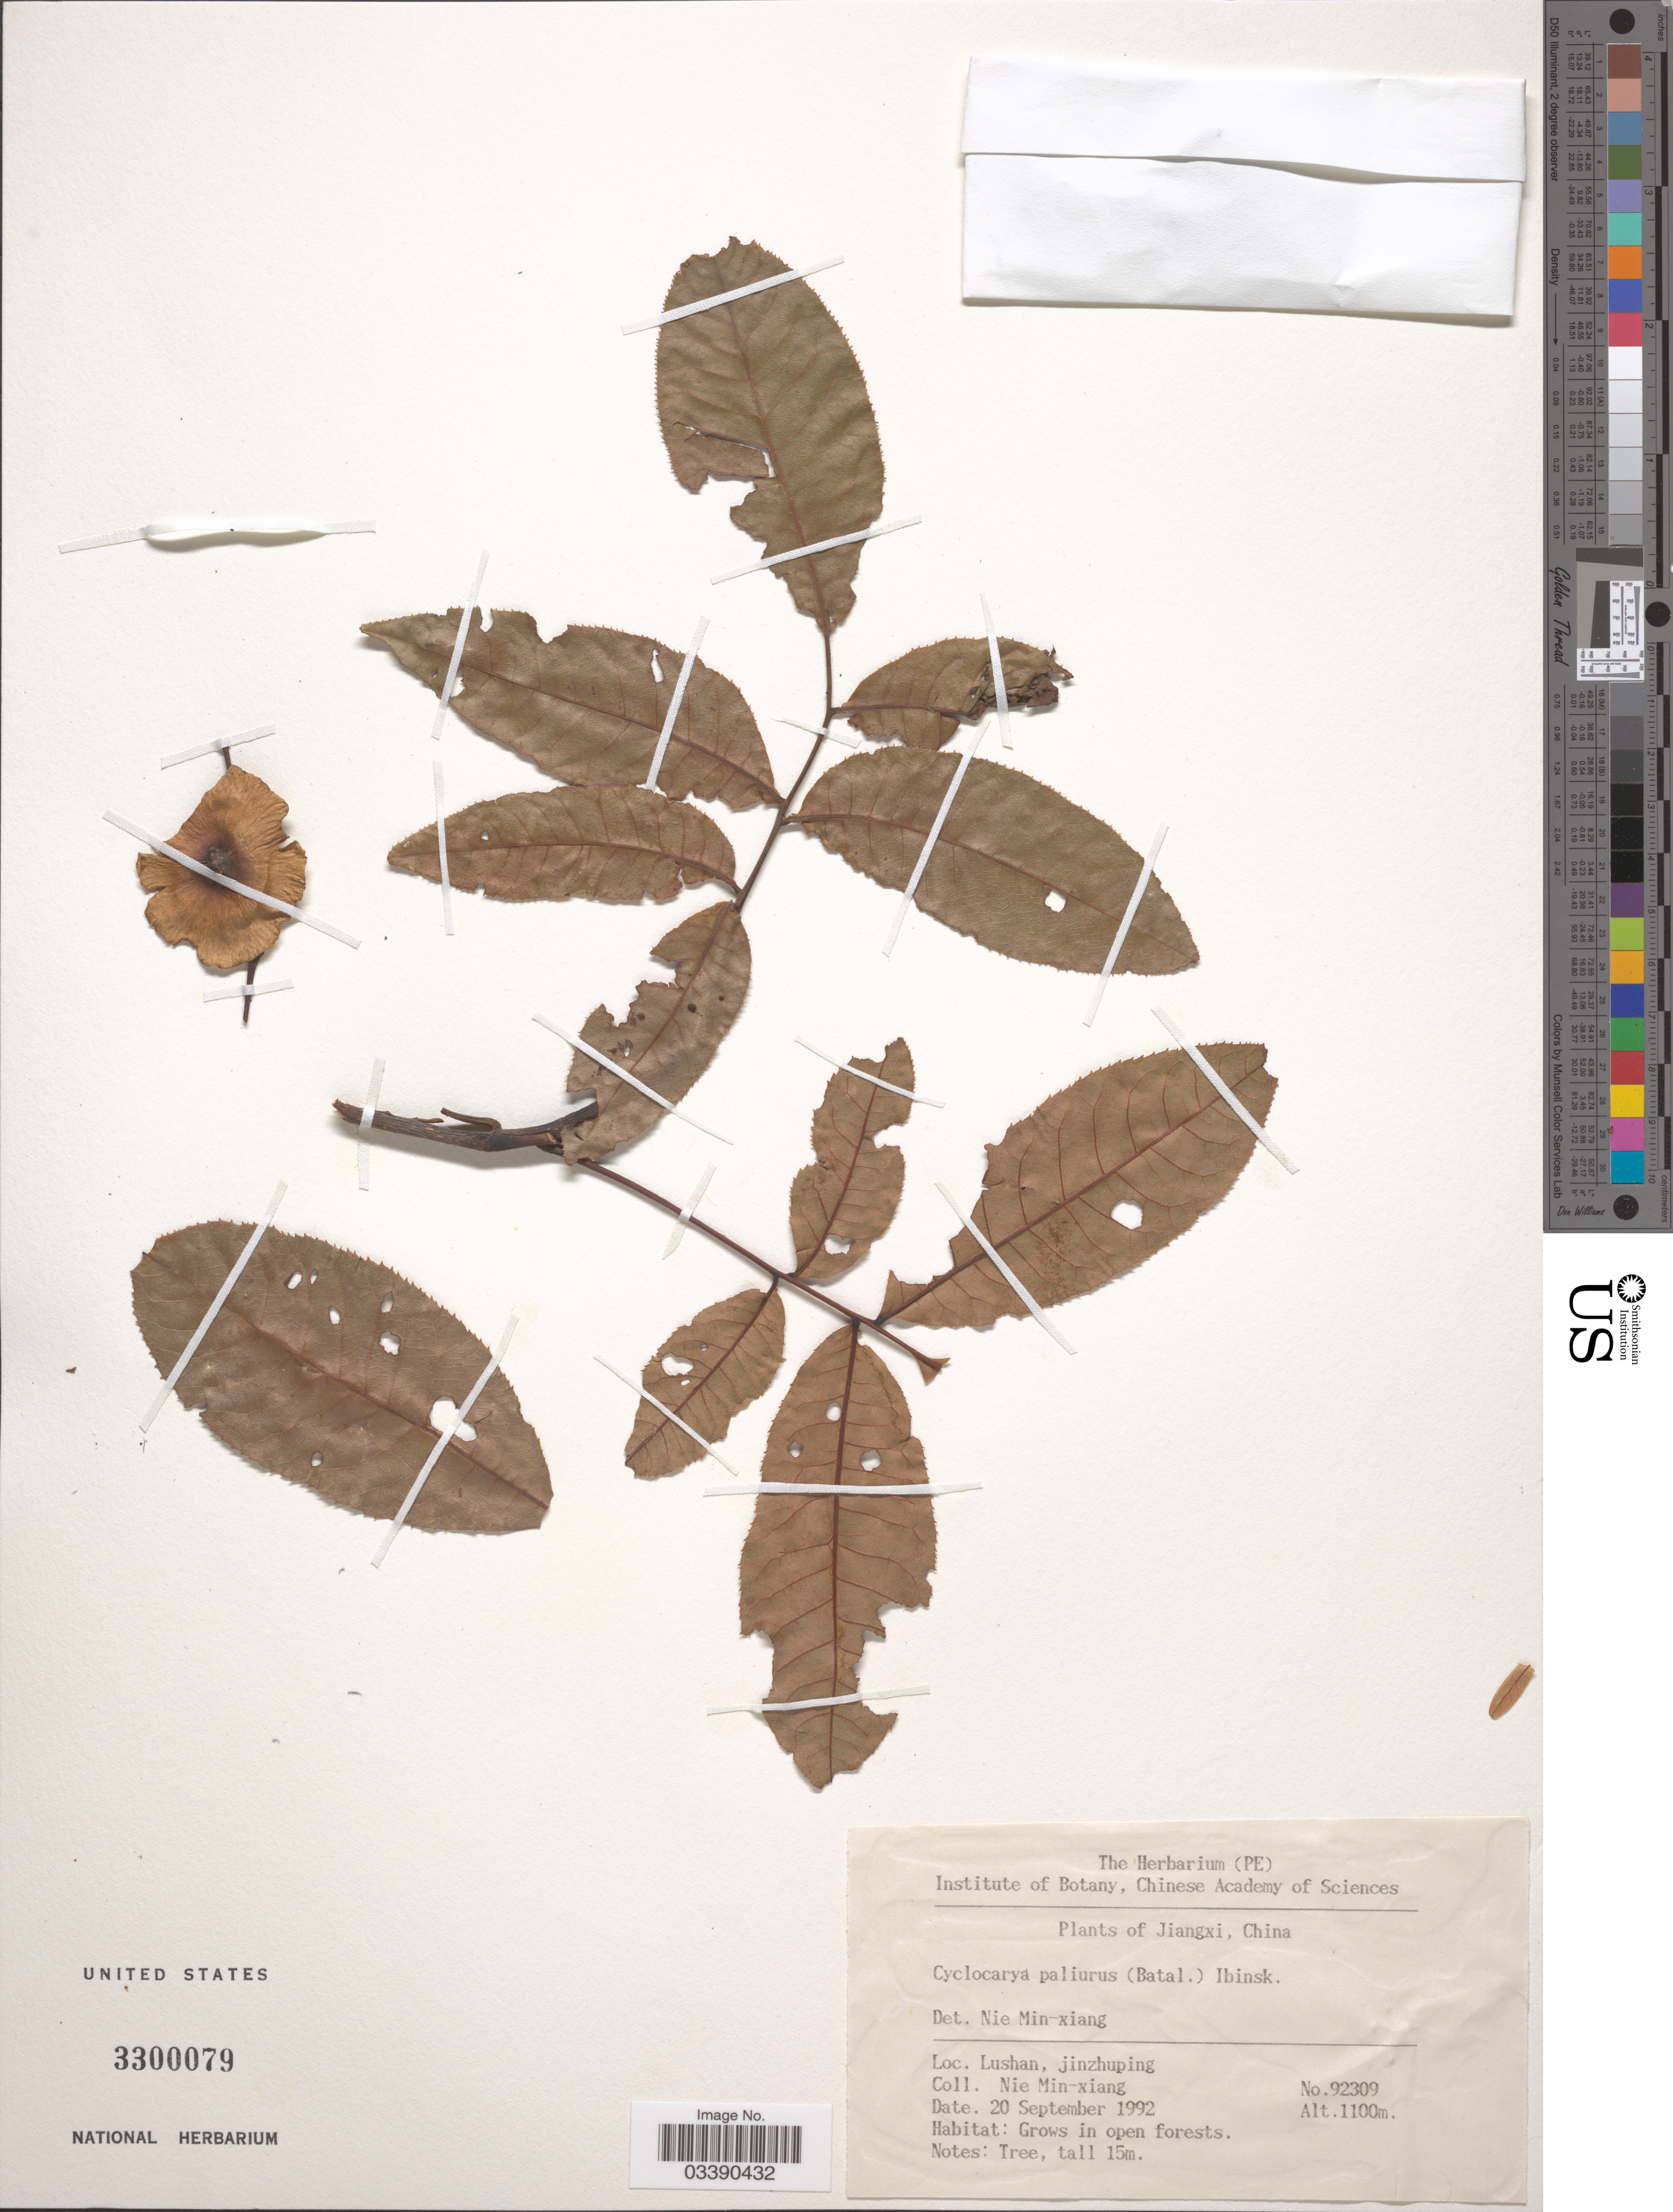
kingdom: Plantae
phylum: Tracheophyta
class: Magnoliopsida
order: Fagales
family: Juglandaceae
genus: Cyclocarya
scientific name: Cyclocarya paliurus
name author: (Batalin) Iljinsk.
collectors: M. Nie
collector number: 92309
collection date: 1992-09-20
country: China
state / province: Jiangxi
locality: Lushan, jinzhuping.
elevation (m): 1100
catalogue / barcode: US 3300079